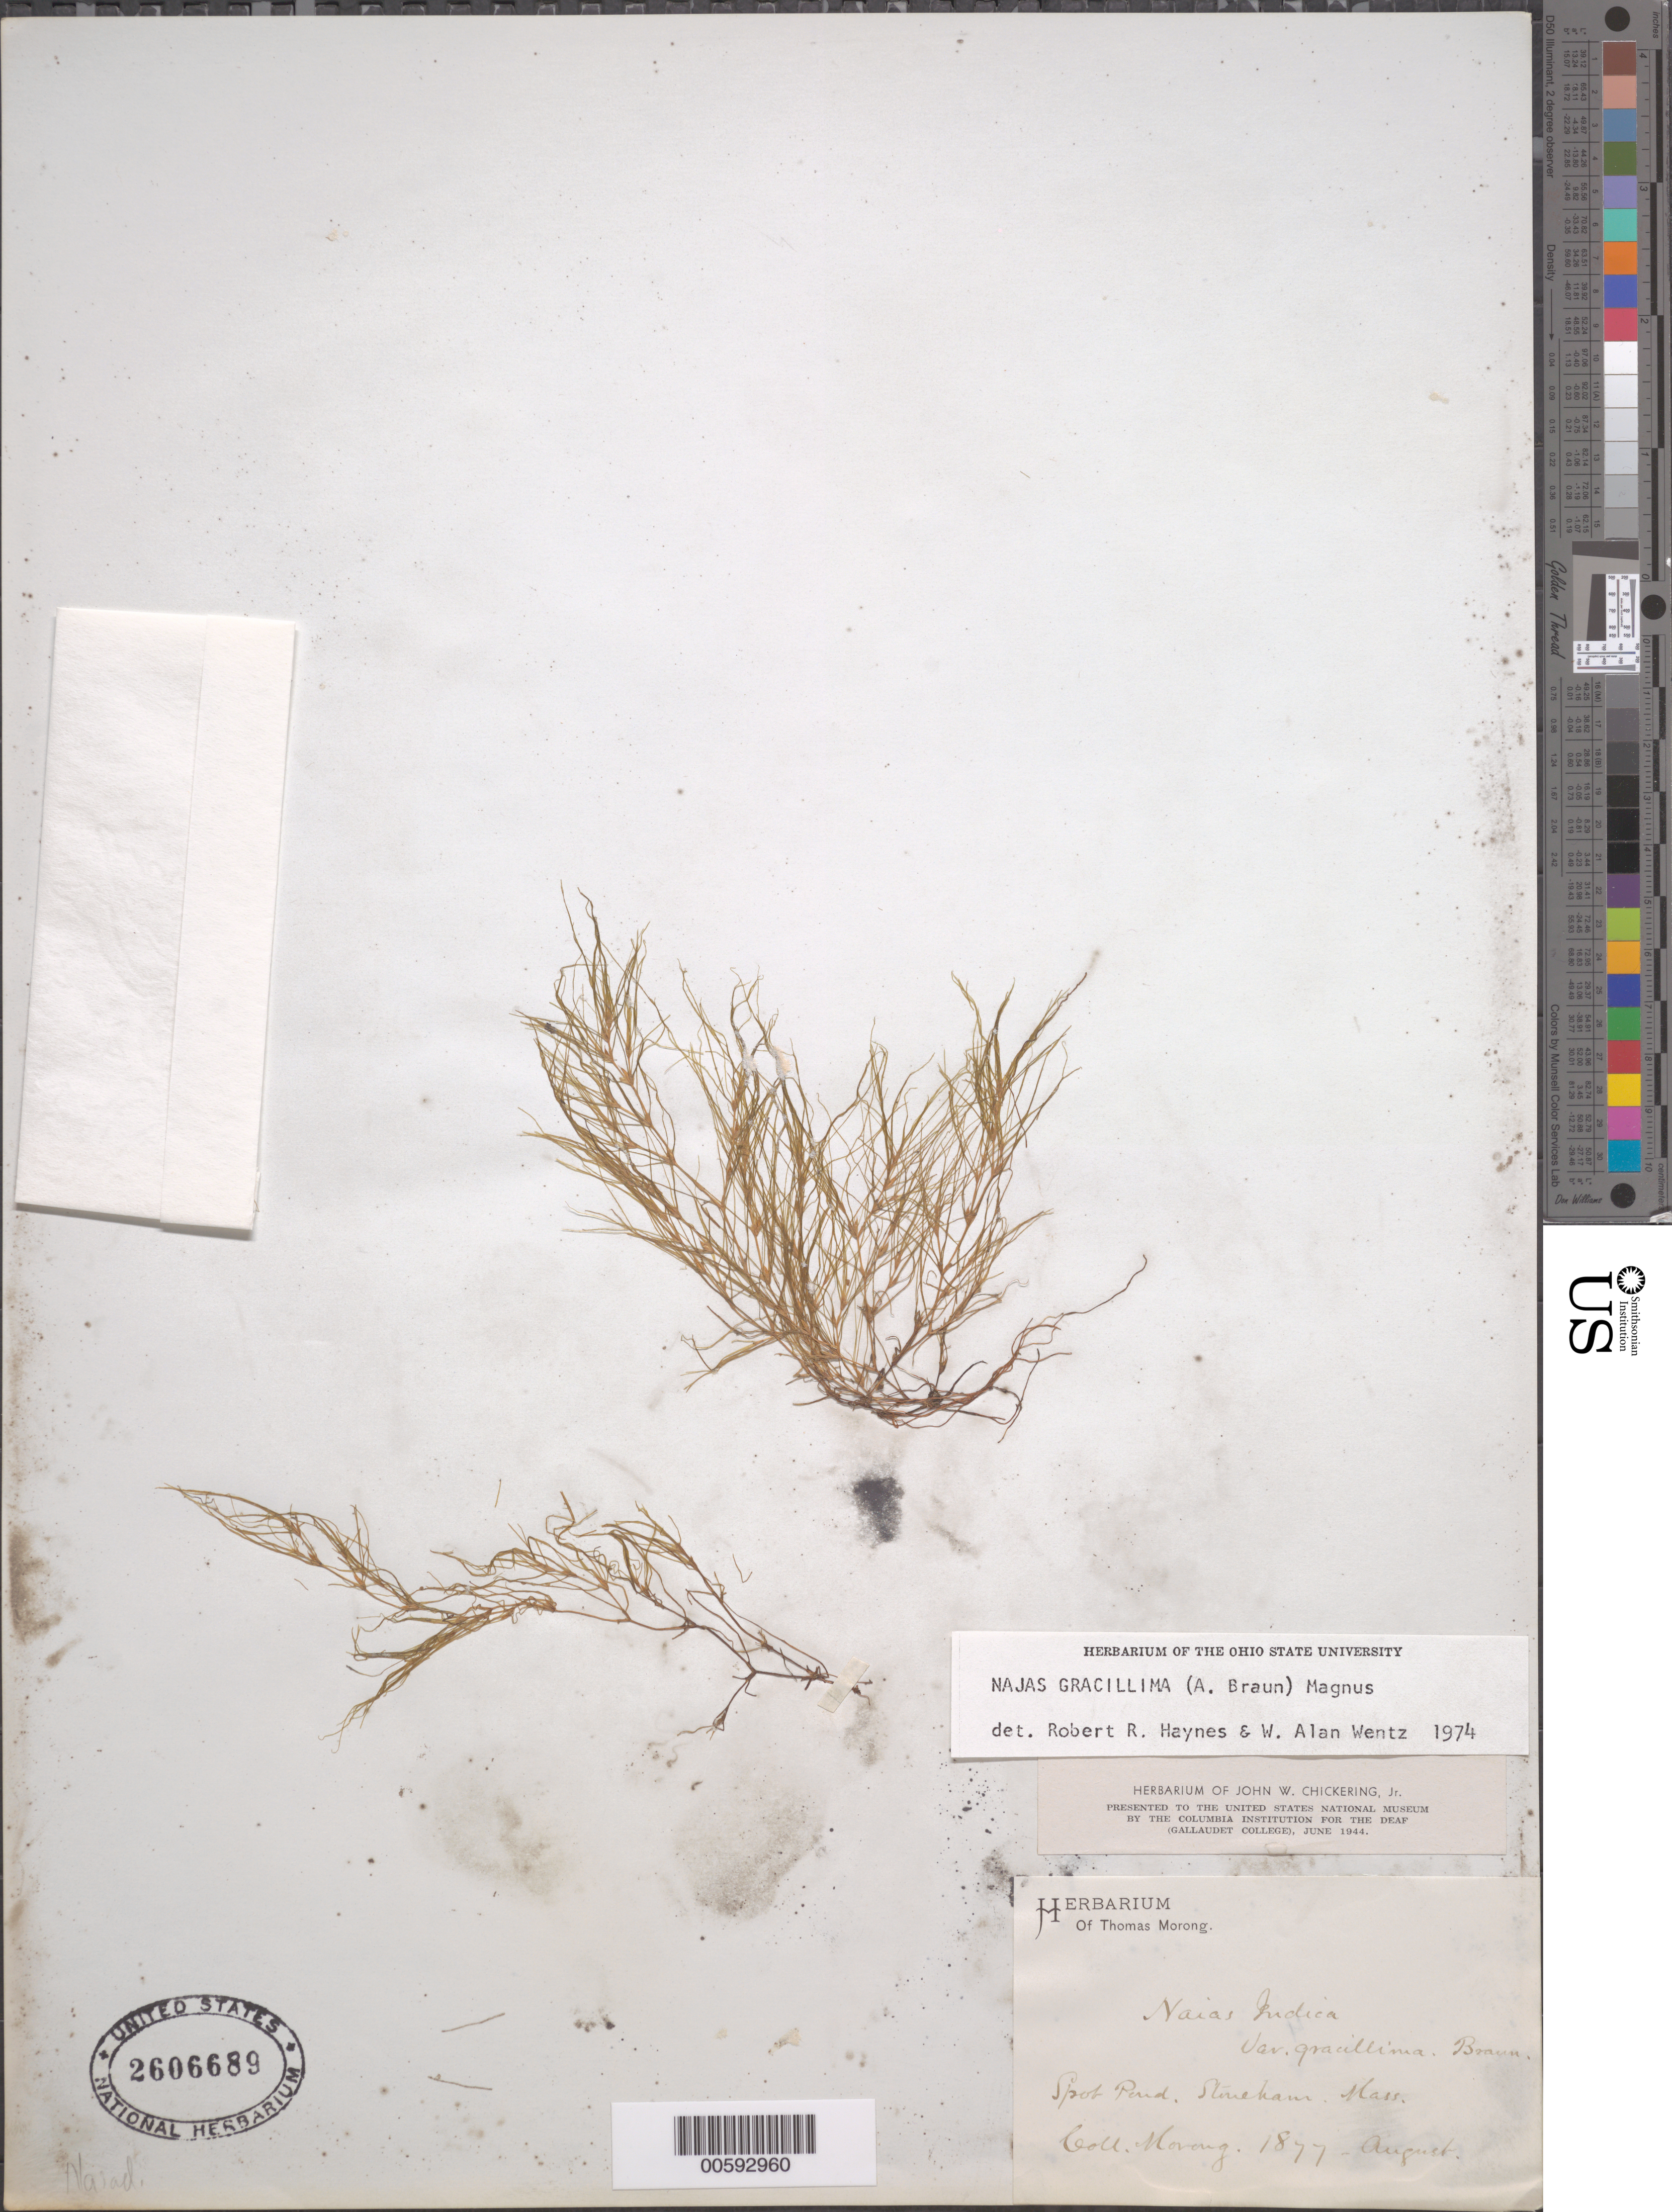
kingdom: Plantae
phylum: Tracheophyta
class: Liliopsida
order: Alismatales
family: Hydrocharitaceae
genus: Najas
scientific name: Najas gracillima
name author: (A. Braun) Magnus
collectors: T. Morong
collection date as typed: Aug 1877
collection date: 1877-08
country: United States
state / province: Massachusetts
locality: Stoneham, Spot Pond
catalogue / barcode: US 2606689